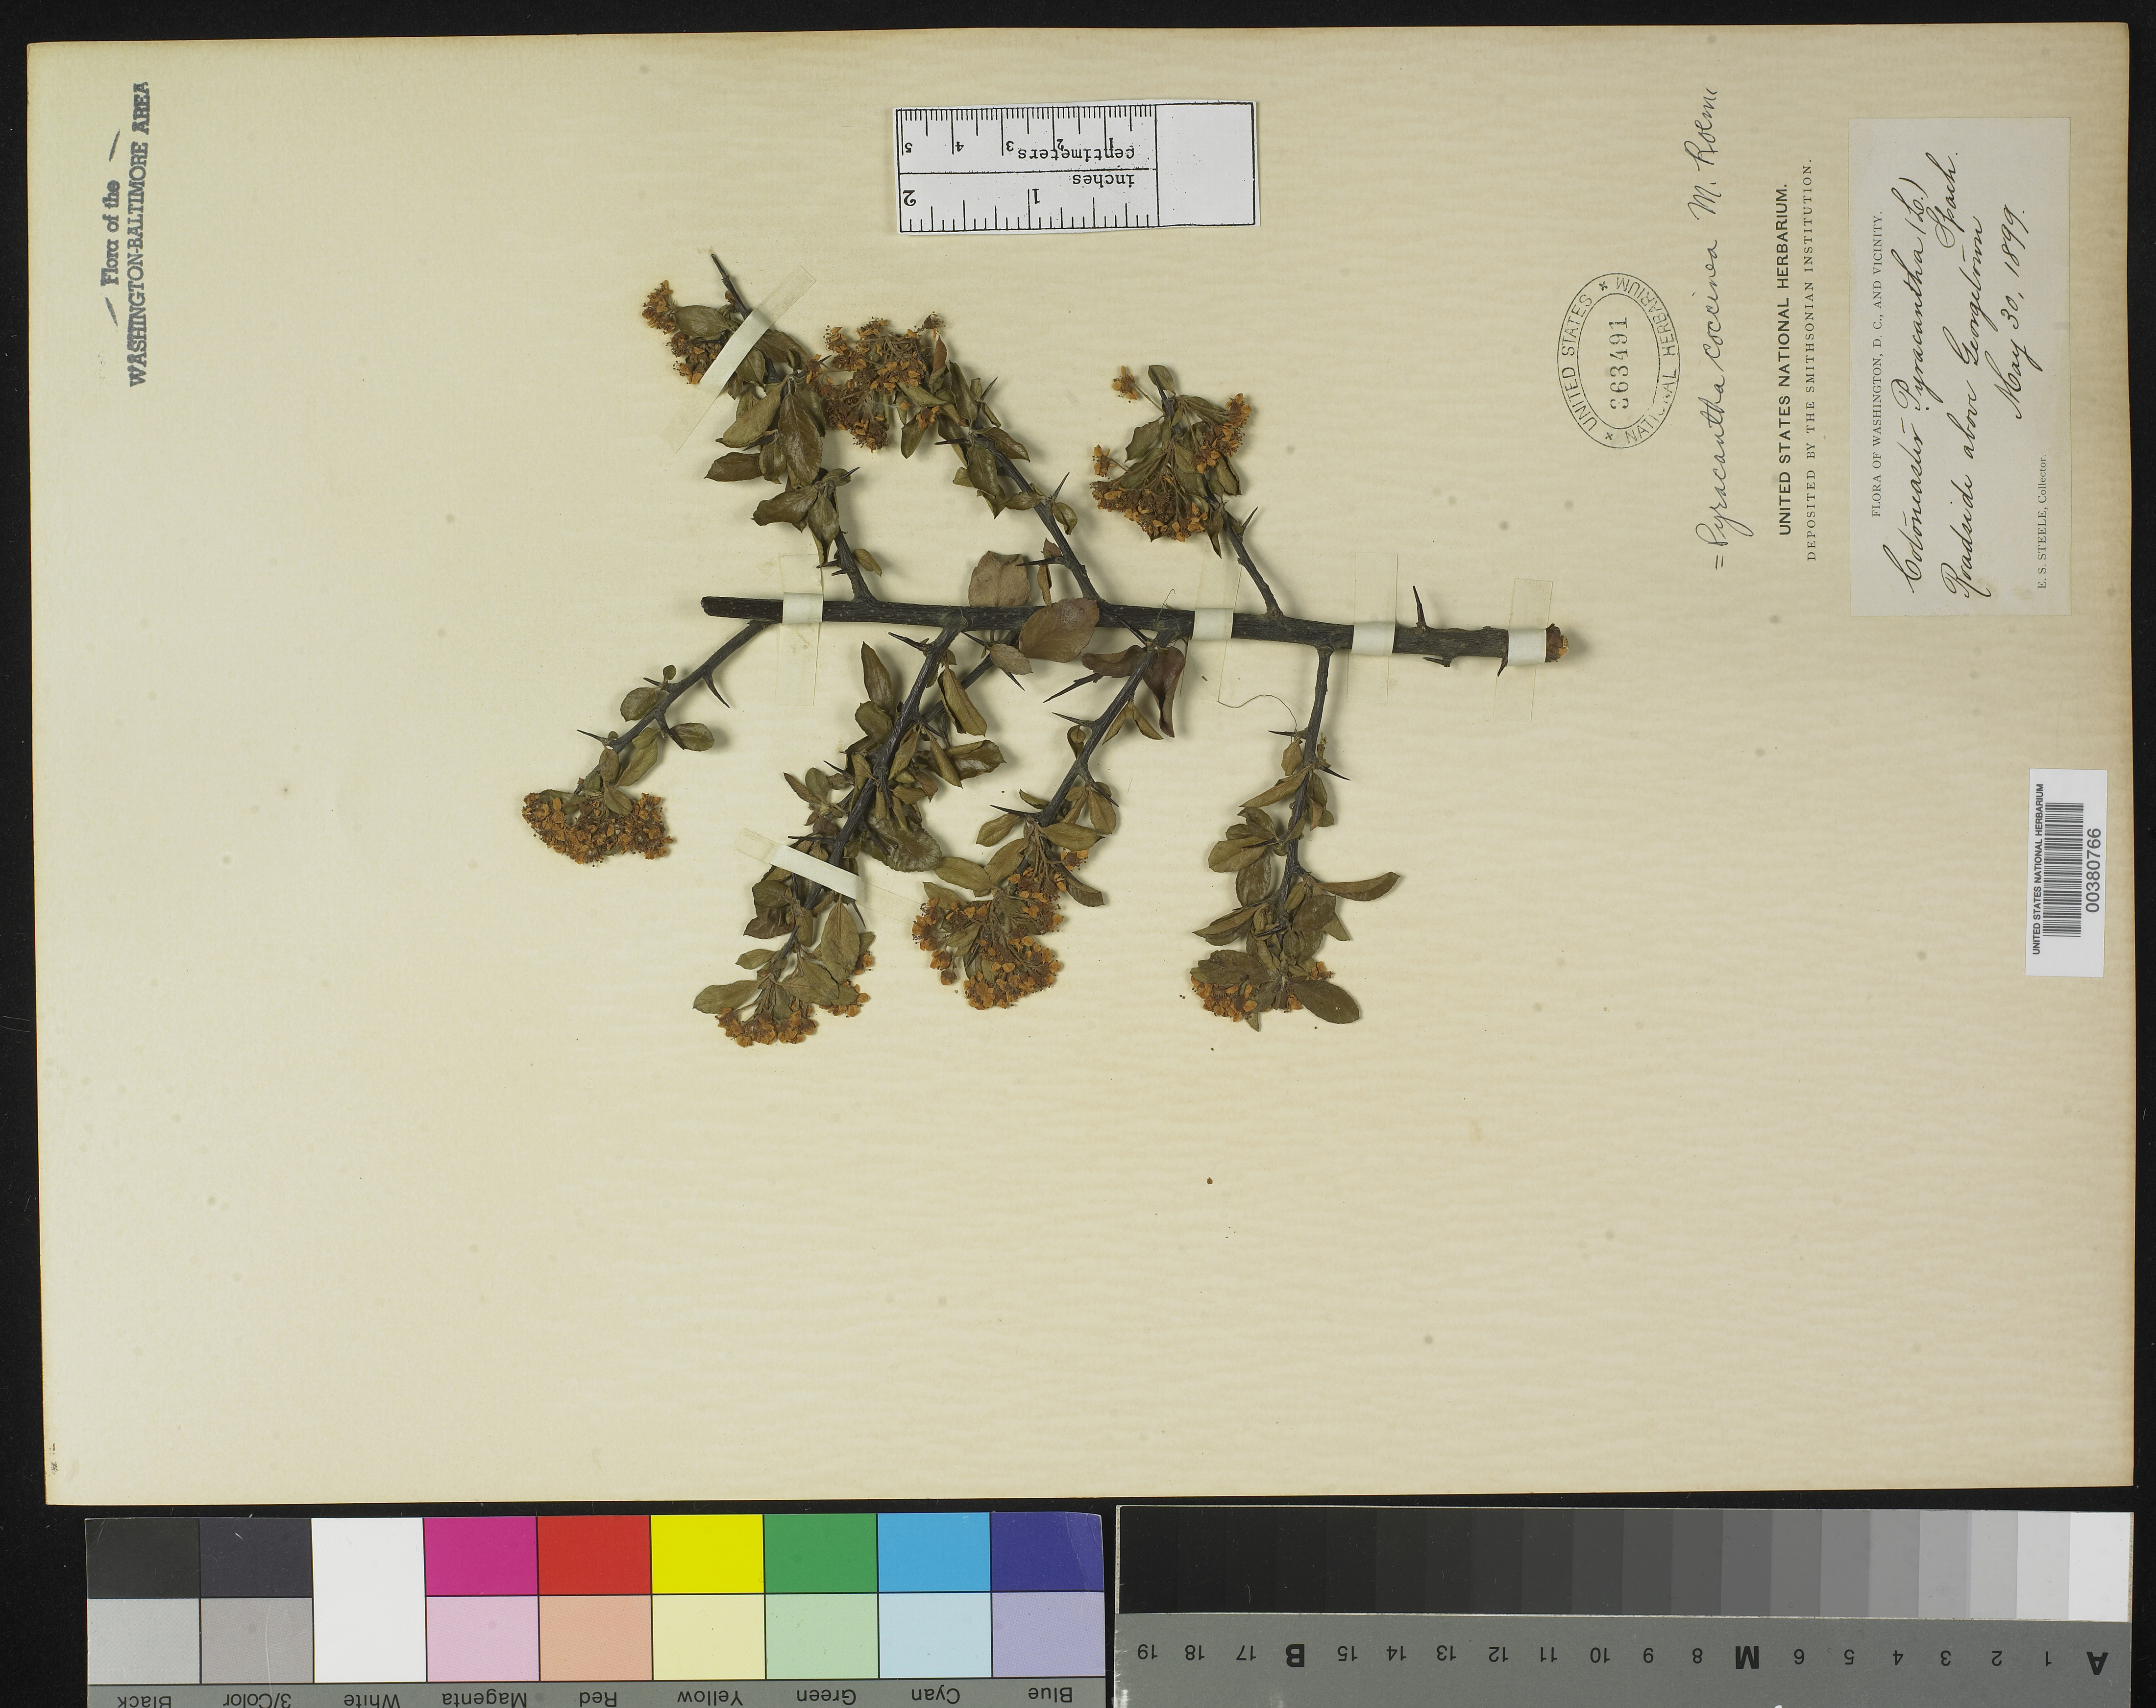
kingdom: Plantae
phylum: Tracheophyta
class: Magnoliopsida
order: Rosales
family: Rosaceae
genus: Pyracantha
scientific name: Pyracantha coccinea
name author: M. Roem.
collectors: E. Steele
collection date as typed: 30 May 1899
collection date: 1899-05-30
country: United States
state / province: District of Columbia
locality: Above Georgetown C. and O. Canal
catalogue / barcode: US 363491